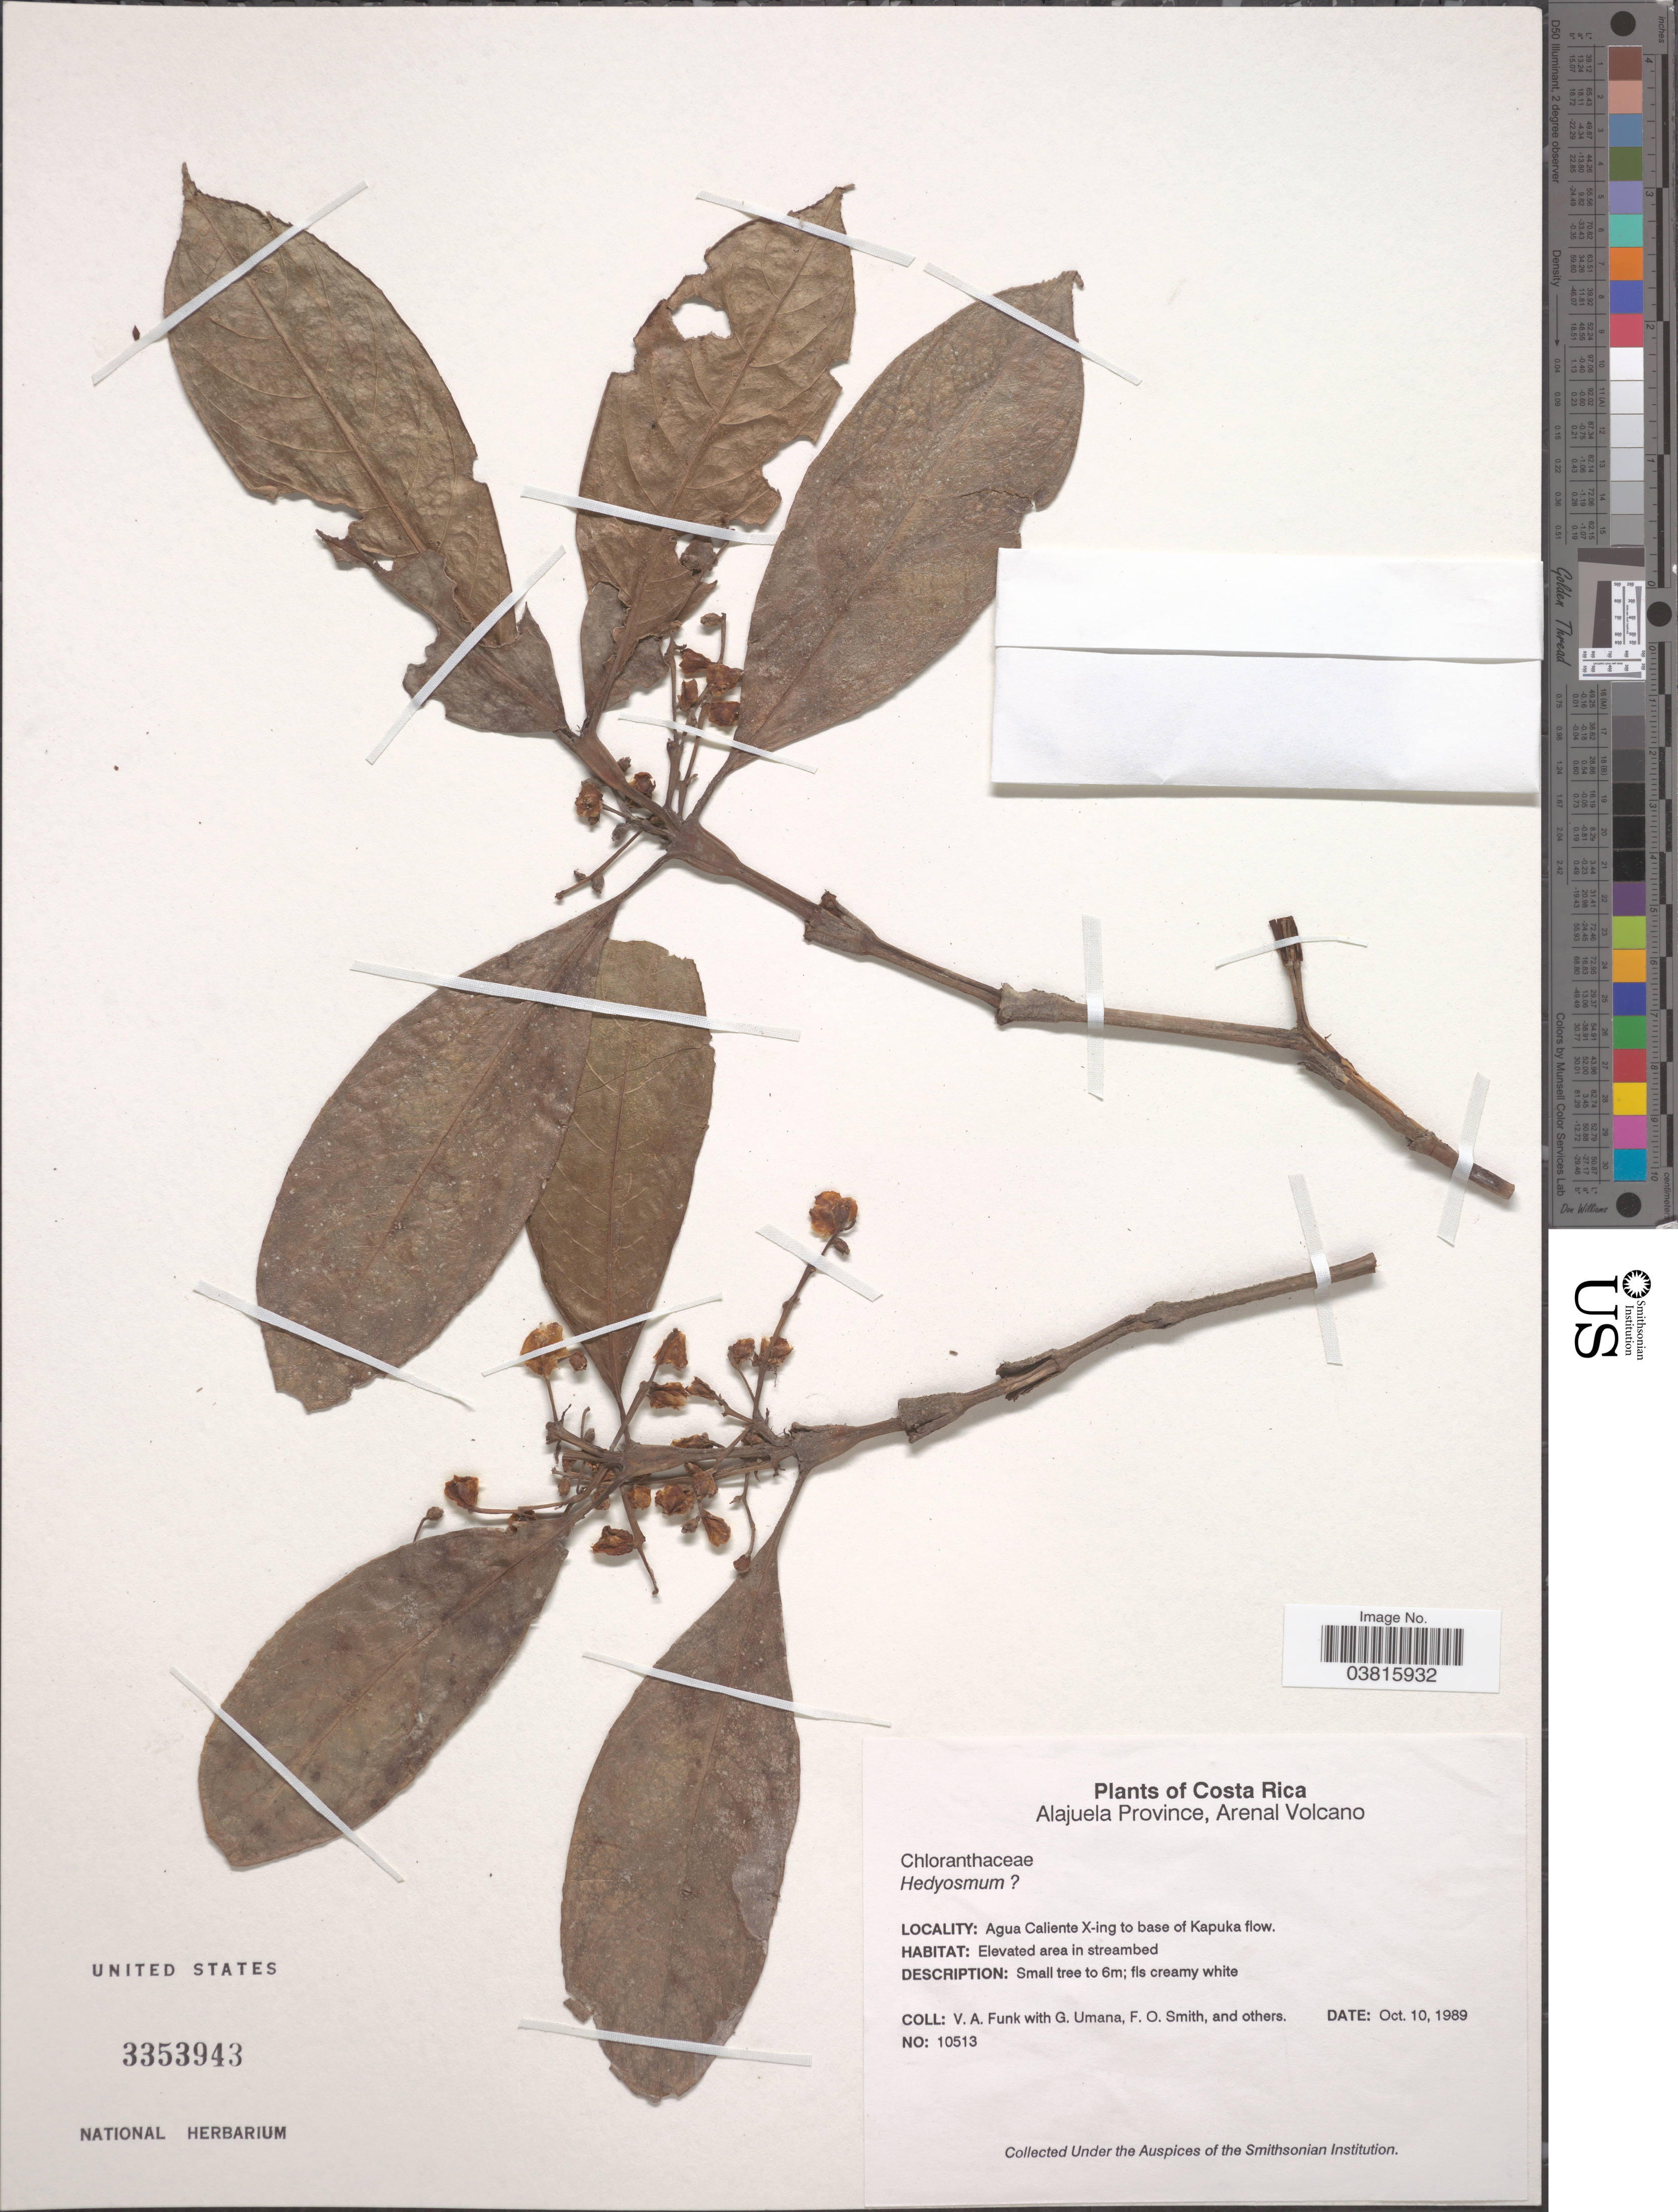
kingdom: Plantae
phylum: Tracheophyta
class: Magnoliopsida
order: Chloranthales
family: Chloranthaceae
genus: Hedyosmum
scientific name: Hedyosmum sp.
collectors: V. Funk, G. Umana, F. Smith & et al.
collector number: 10513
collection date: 1989-10-10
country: Costa Rica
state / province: Alajuela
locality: Arenal Volcano. Agua Caliente X-ing to base of Kapuka flow.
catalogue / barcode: US 3353943